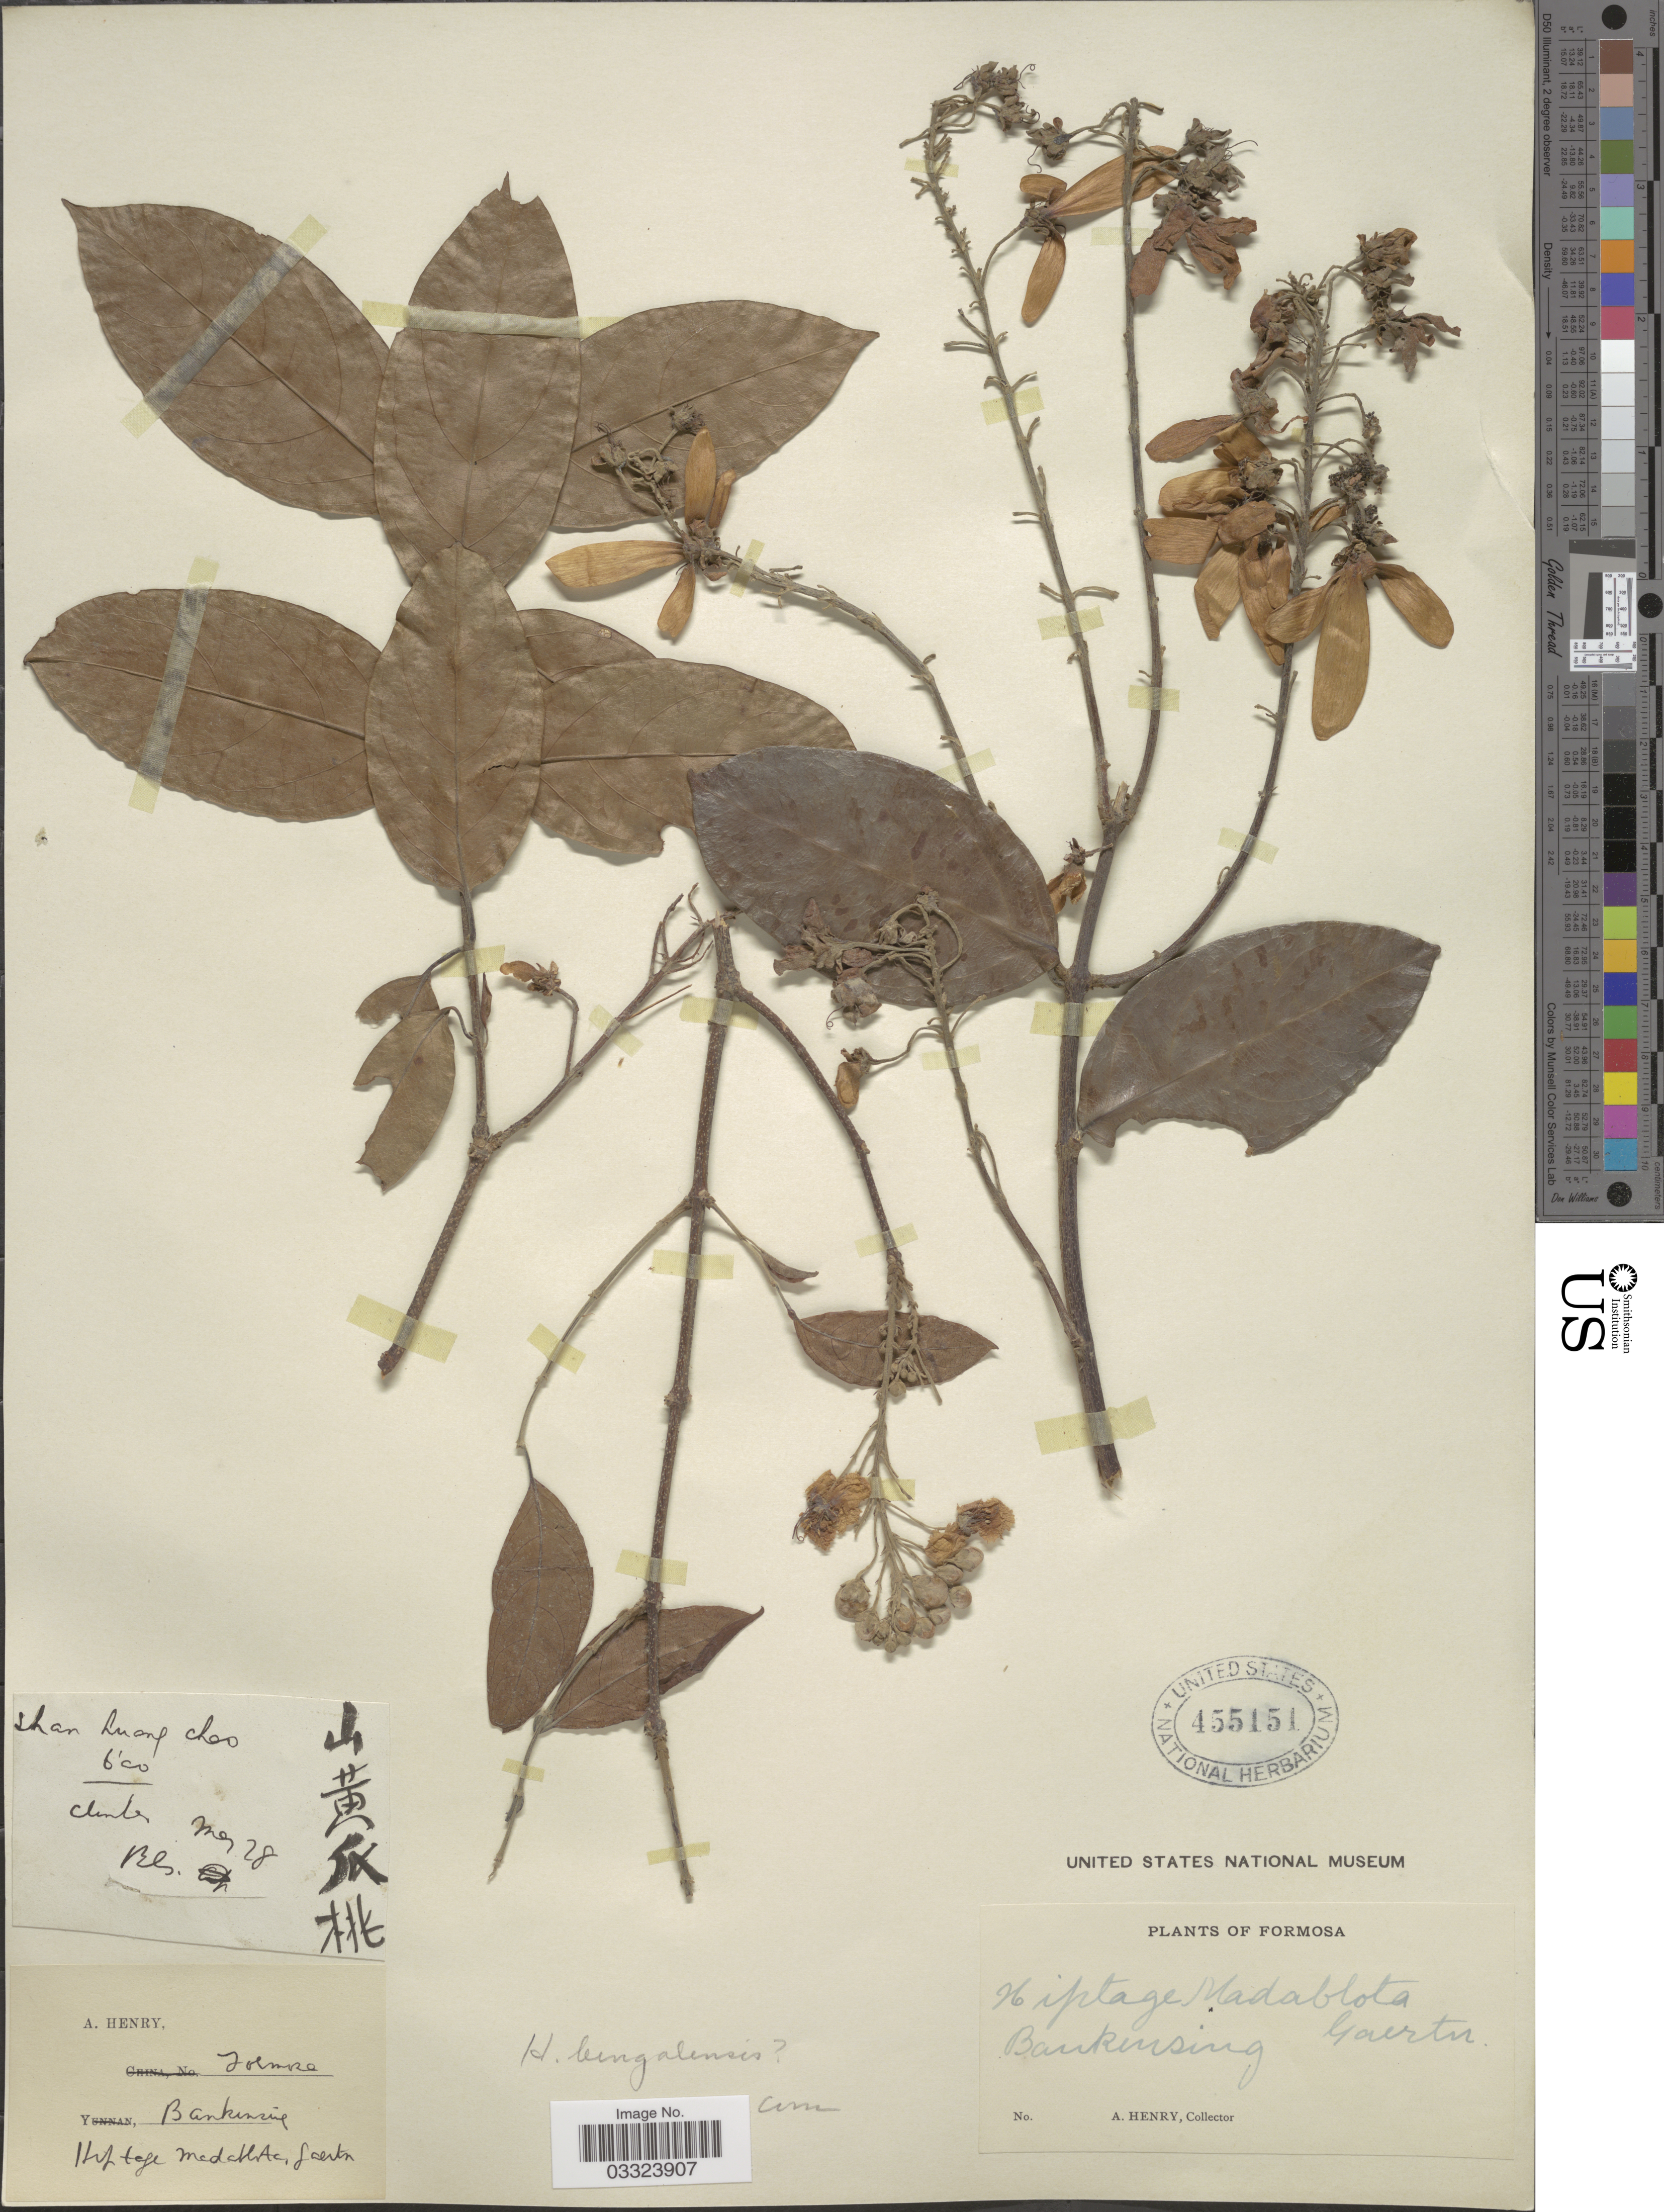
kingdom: Plantae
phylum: Tracheophyta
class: Magnoliopsida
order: Malpighiales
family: Malpighiaceae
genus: Hiptage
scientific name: Hiptage benghalensis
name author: (L.) Kurz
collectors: A. Henry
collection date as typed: Transcribed d/m/y: /3/28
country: Taiwan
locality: Bankensing. Shan Luang Cheo.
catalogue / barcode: US 455151